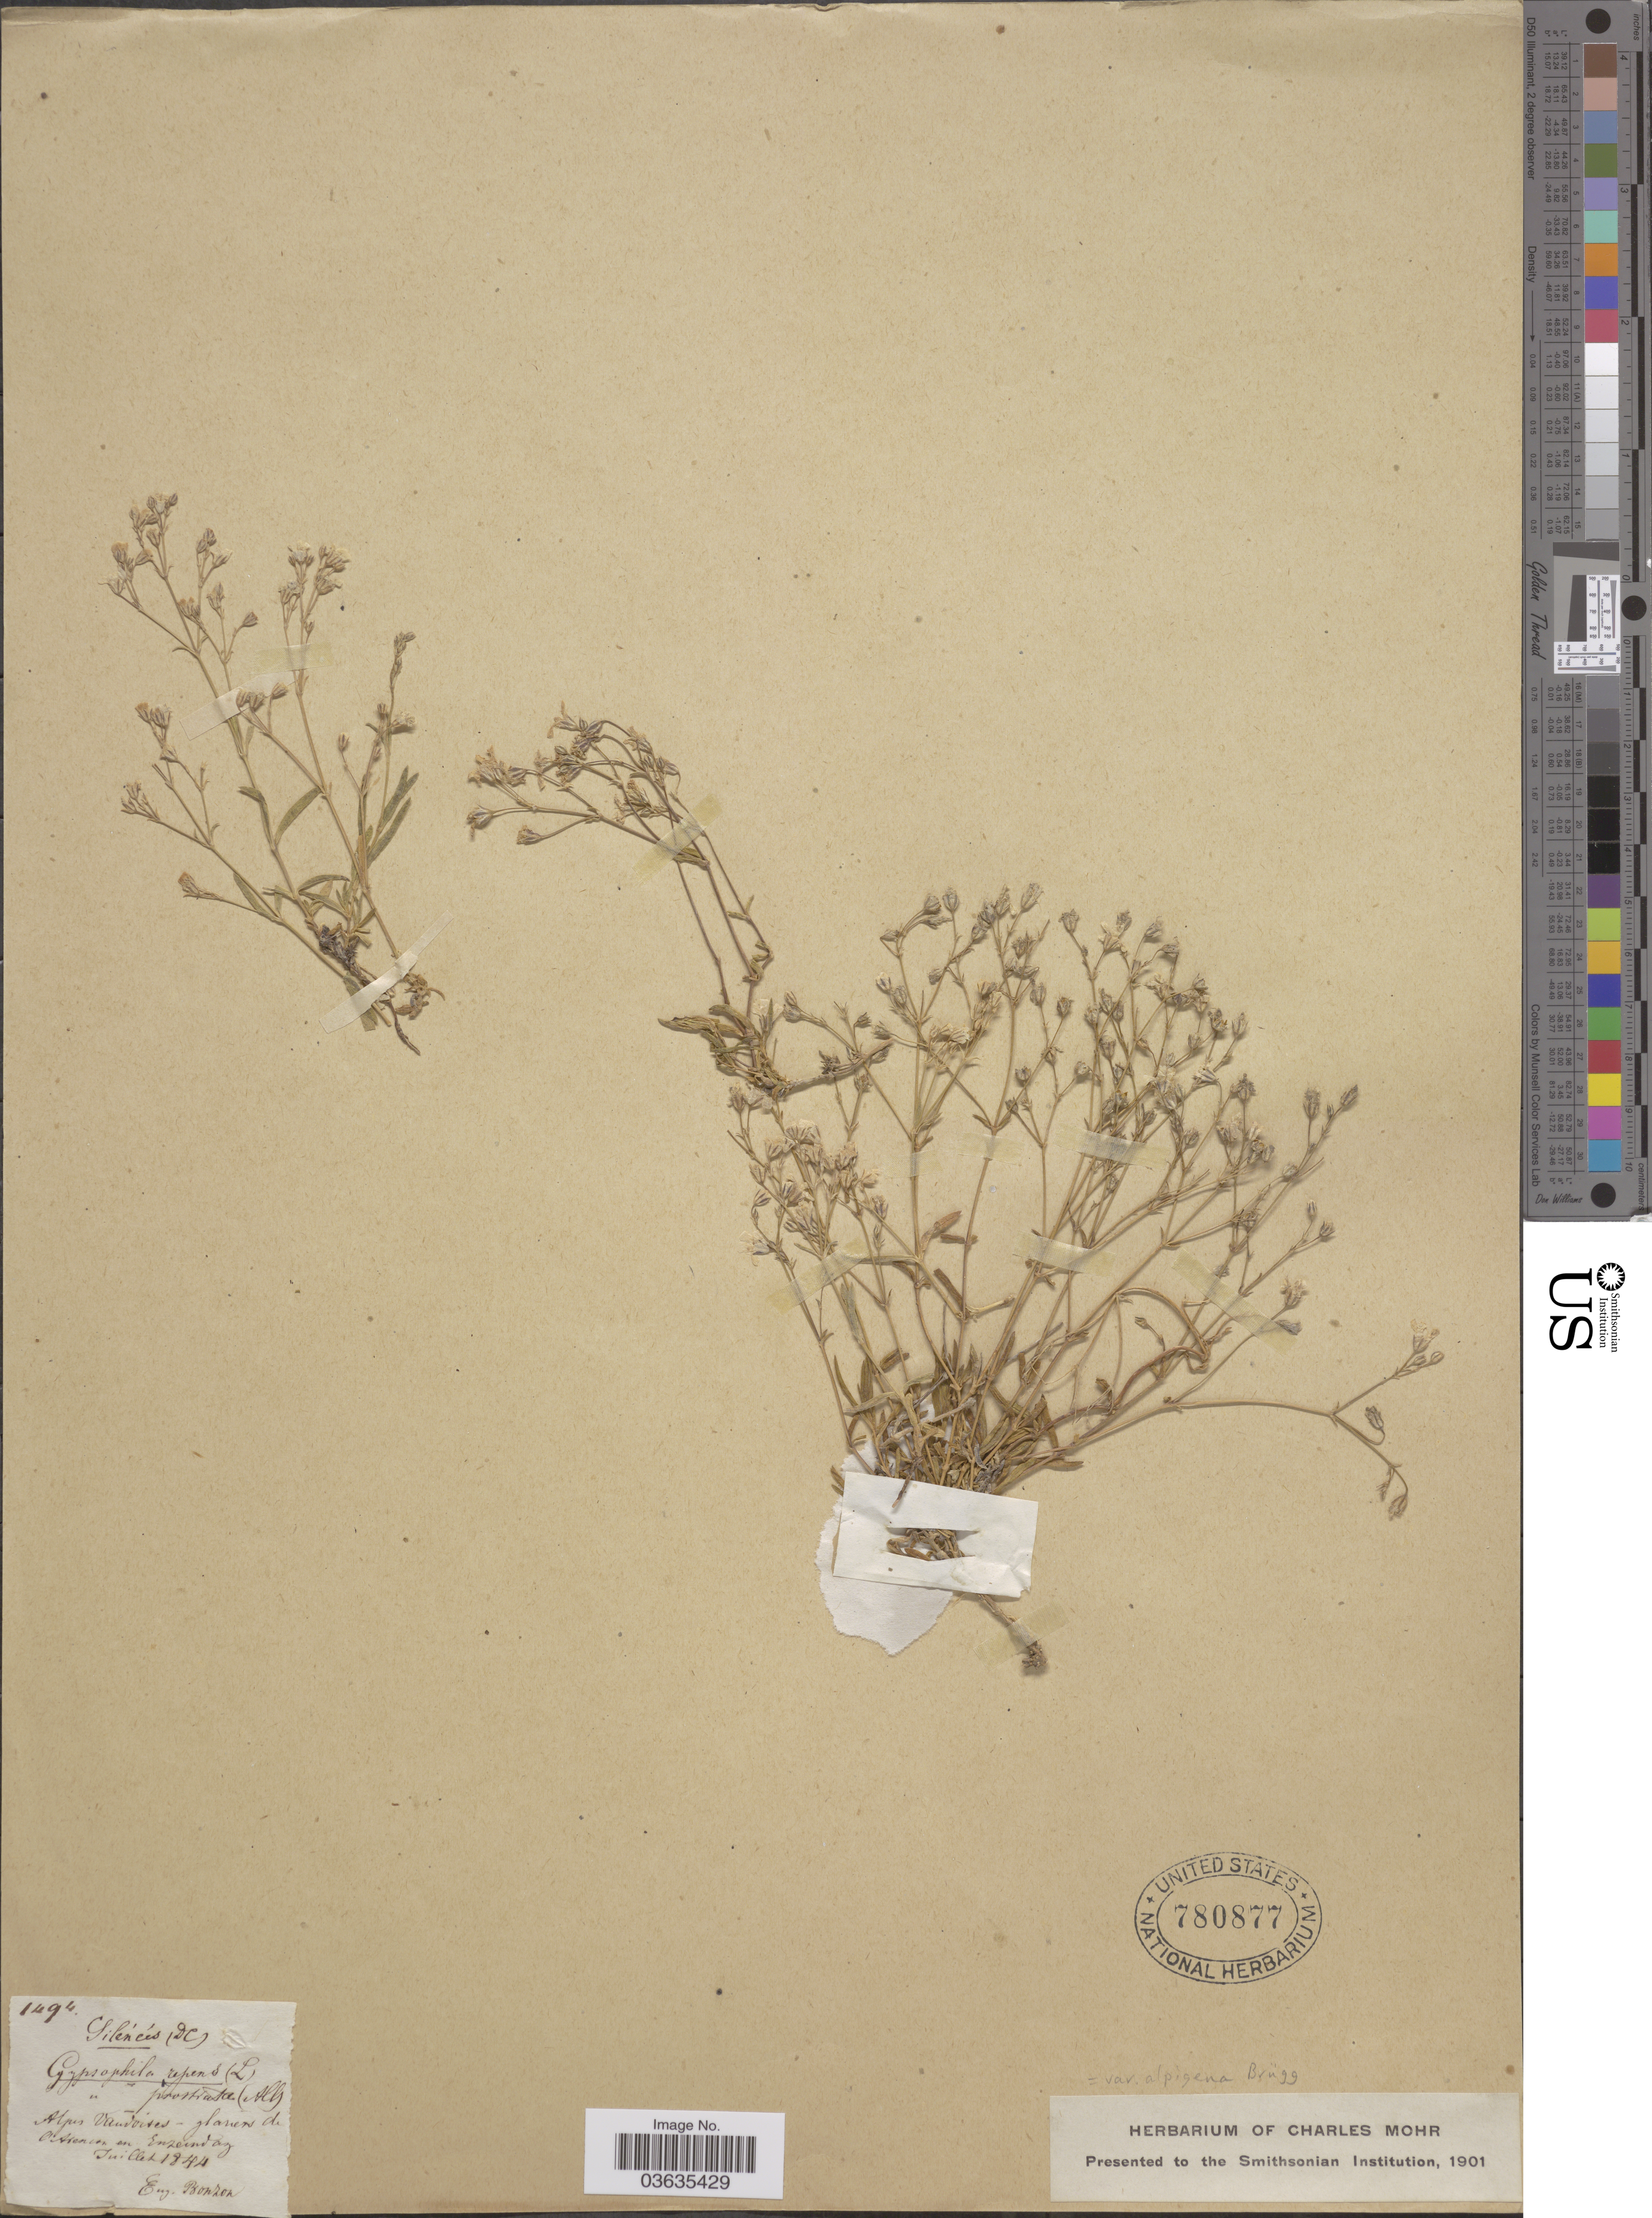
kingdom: Plantae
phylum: Tracheophyta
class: Magnoliopsida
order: Caryophyllales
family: Caryophyllaceae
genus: Gypsophila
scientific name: Gypsophila repens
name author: L.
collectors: E. Bonzon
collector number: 1494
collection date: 1844-07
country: Switzerland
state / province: Vaud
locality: Alpes Vaudoises-glaciers de L' Arène con en Anzeindaz.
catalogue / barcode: US 780877